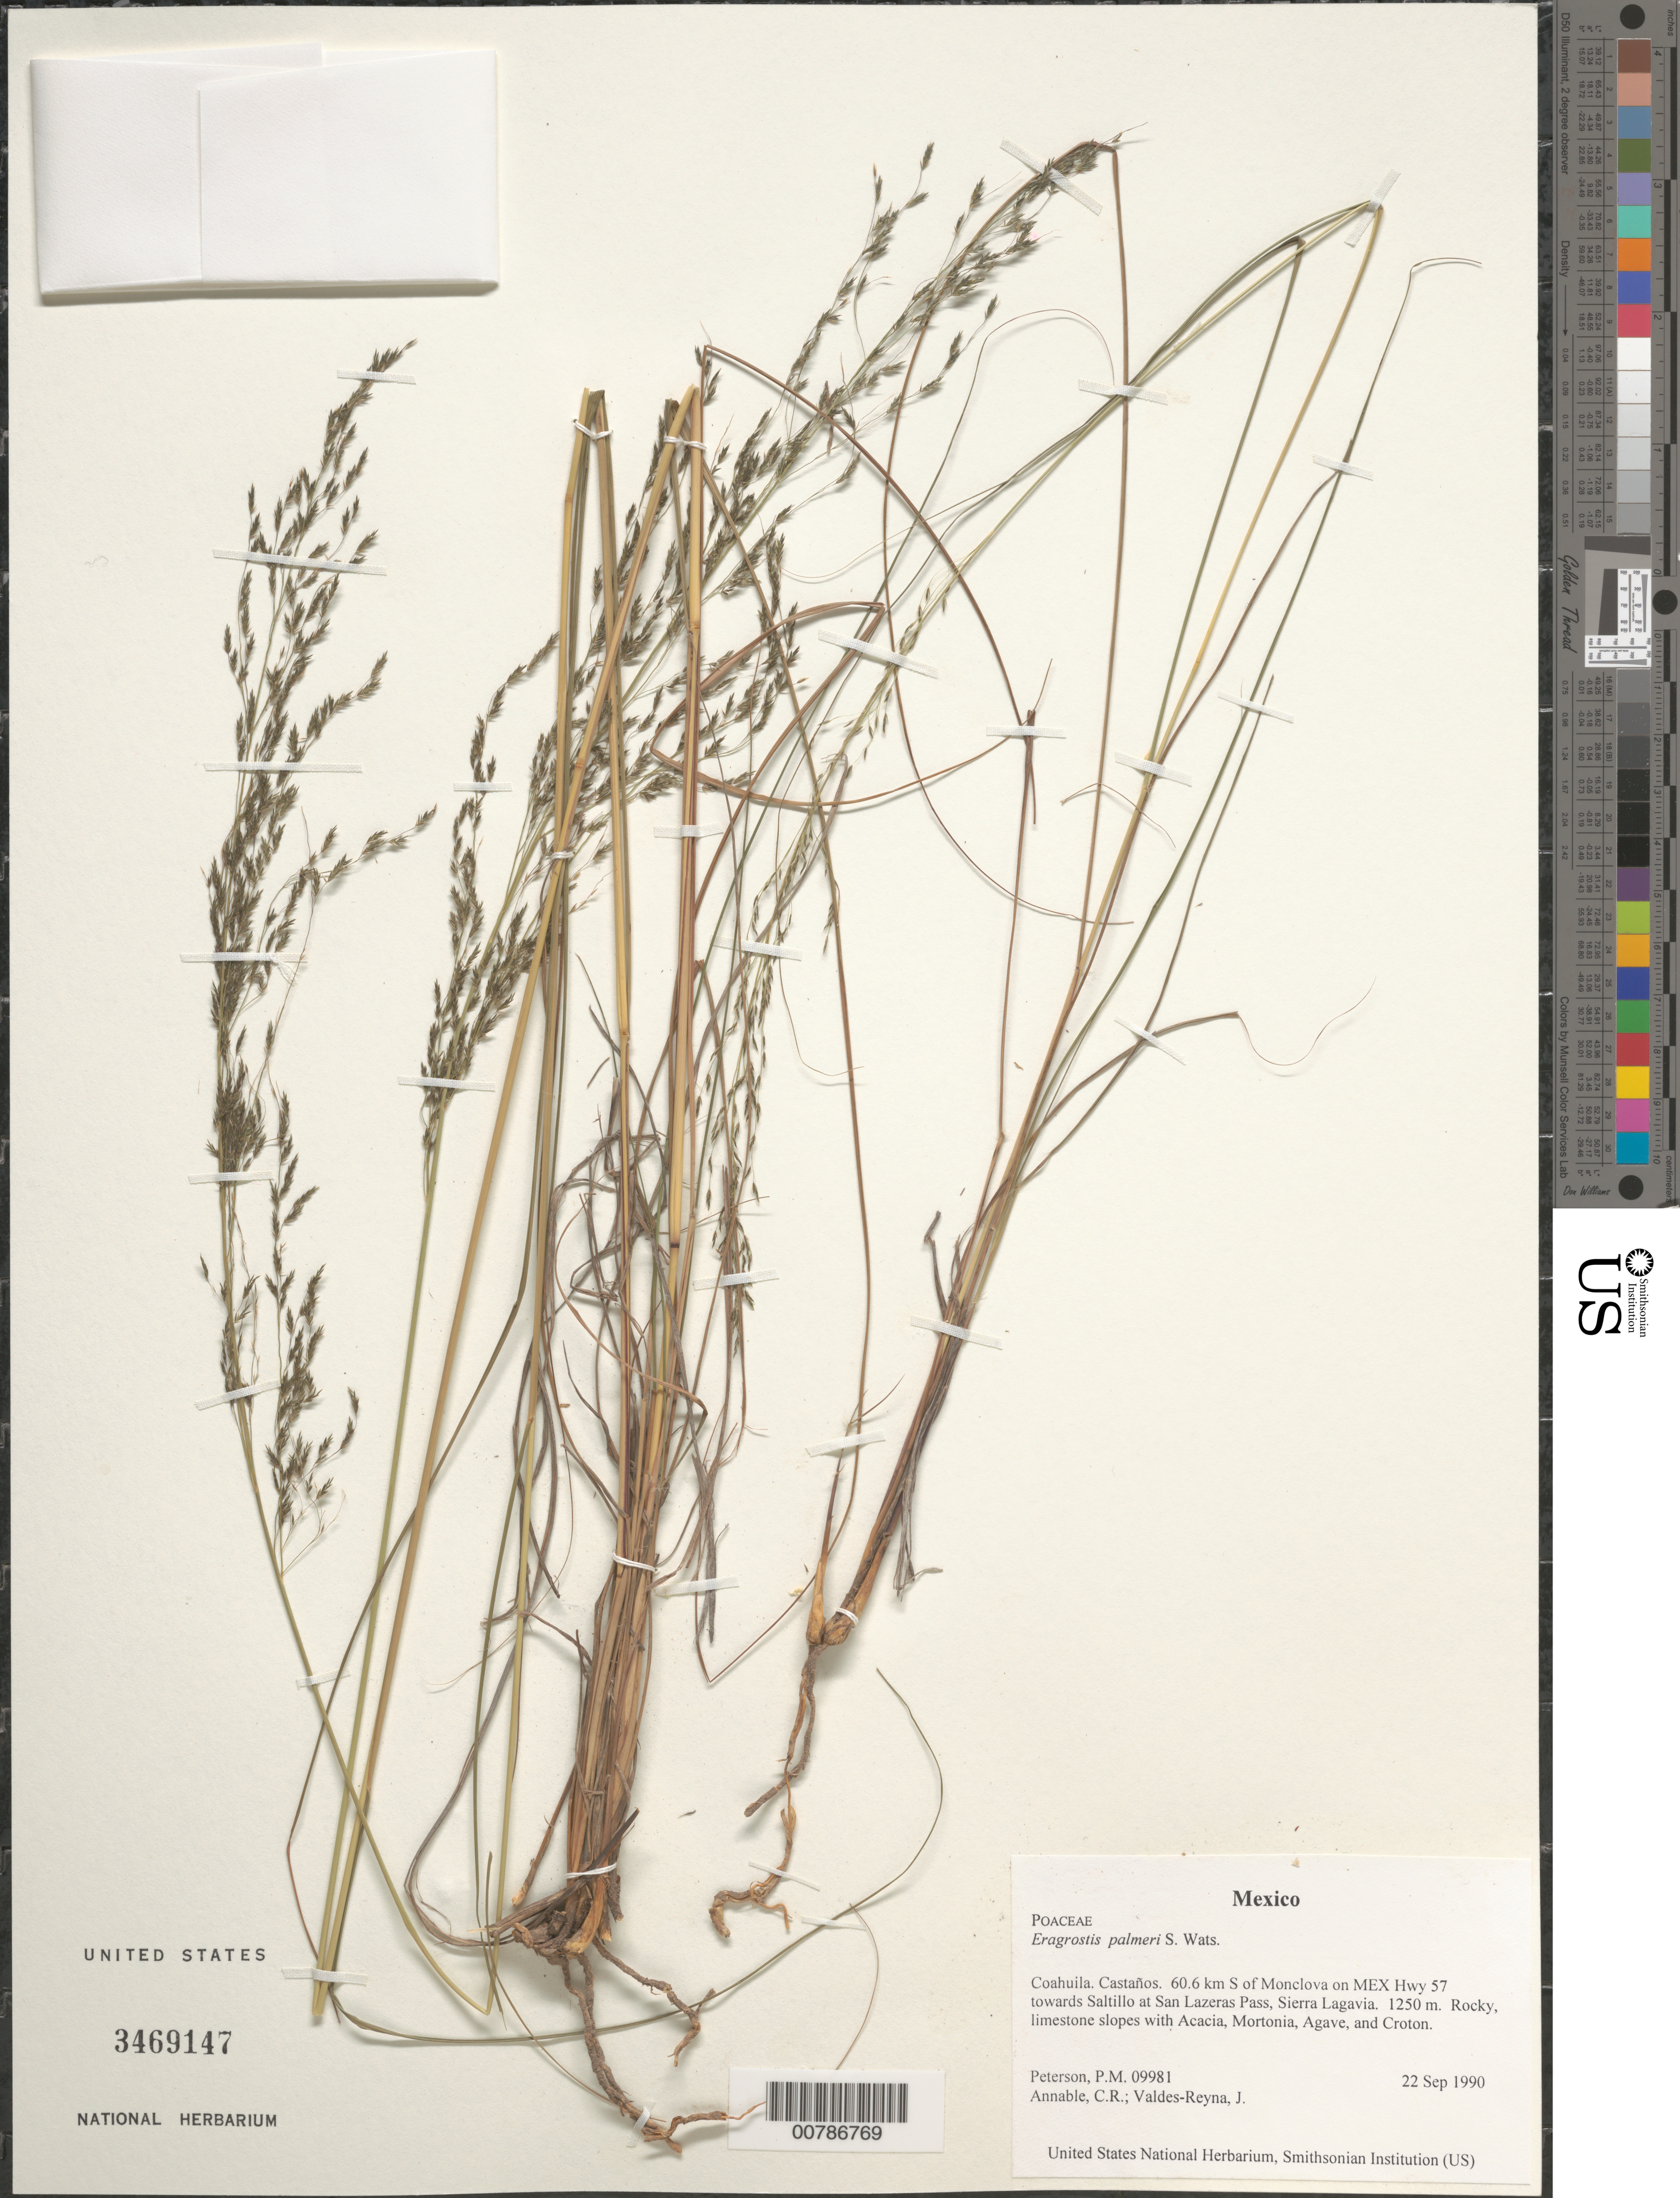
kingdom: Plantae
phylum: Tracheophyta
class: Liliopsida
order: Poales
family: Poaceae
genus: Eragrostis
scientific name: Eragrostis palmeri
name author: S. Watson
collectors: P. M. Peterson, C. R. Annable & J. Valdés-Reyna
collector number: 09981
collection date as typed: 22 Sep 1990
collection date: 1990-09-22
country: Mexico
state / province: Coahuila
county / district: Castaños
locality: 60.6 km S of Monclova on MEX Hwy 57 towards Saltillo at San Lazeras Pass, Sierra Lagavia.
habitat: Rocky, limestone slopes with Acacia, Mortonia, Agave, and Croton.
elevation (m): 1250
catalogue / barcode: US 3469147